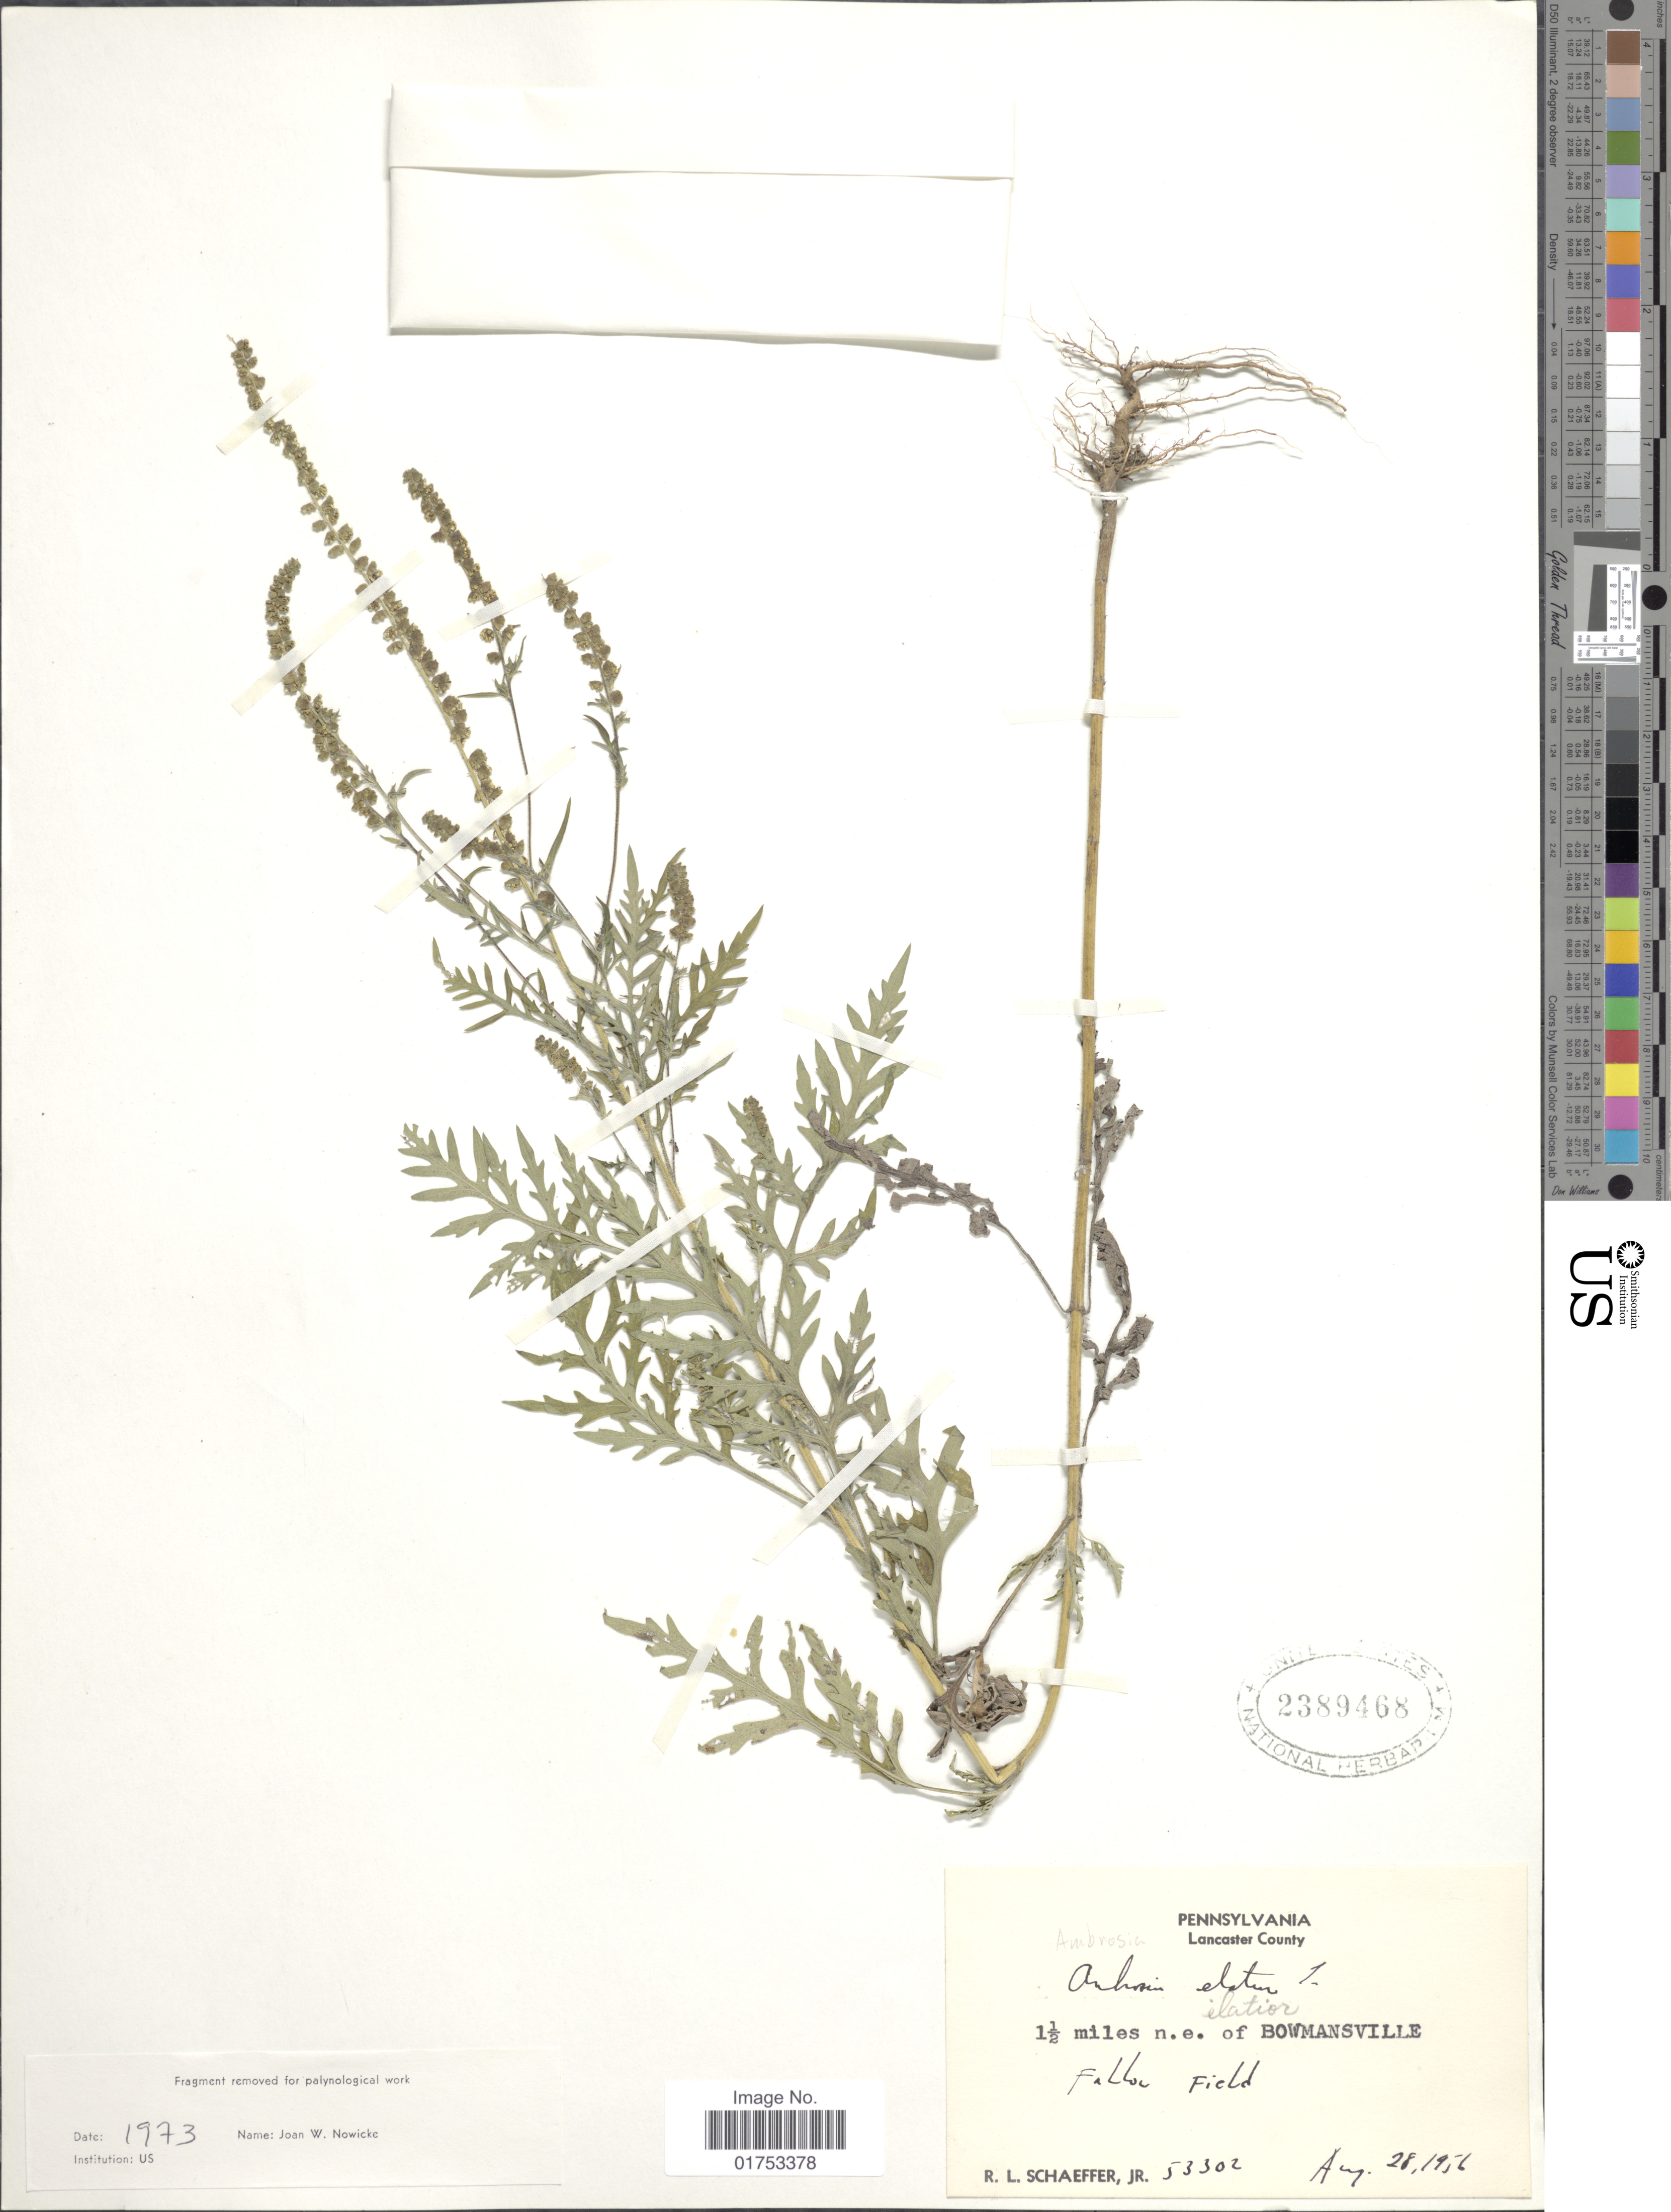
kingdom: Plantae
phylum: Tracheophyta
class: Magnoliopsida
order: Asterales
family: Asteraceae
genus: Ambrosia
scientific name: Ambrosia artemisiifolia var. elatior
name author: (L.) Descourt.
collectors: R. L. Schaeffer Jr.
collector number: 53302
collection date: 1956-08-28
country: United States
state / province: Pennsylvania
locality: Lancaster County, 1½ miles n.e. of Bowmansville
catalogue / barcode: US 2389468